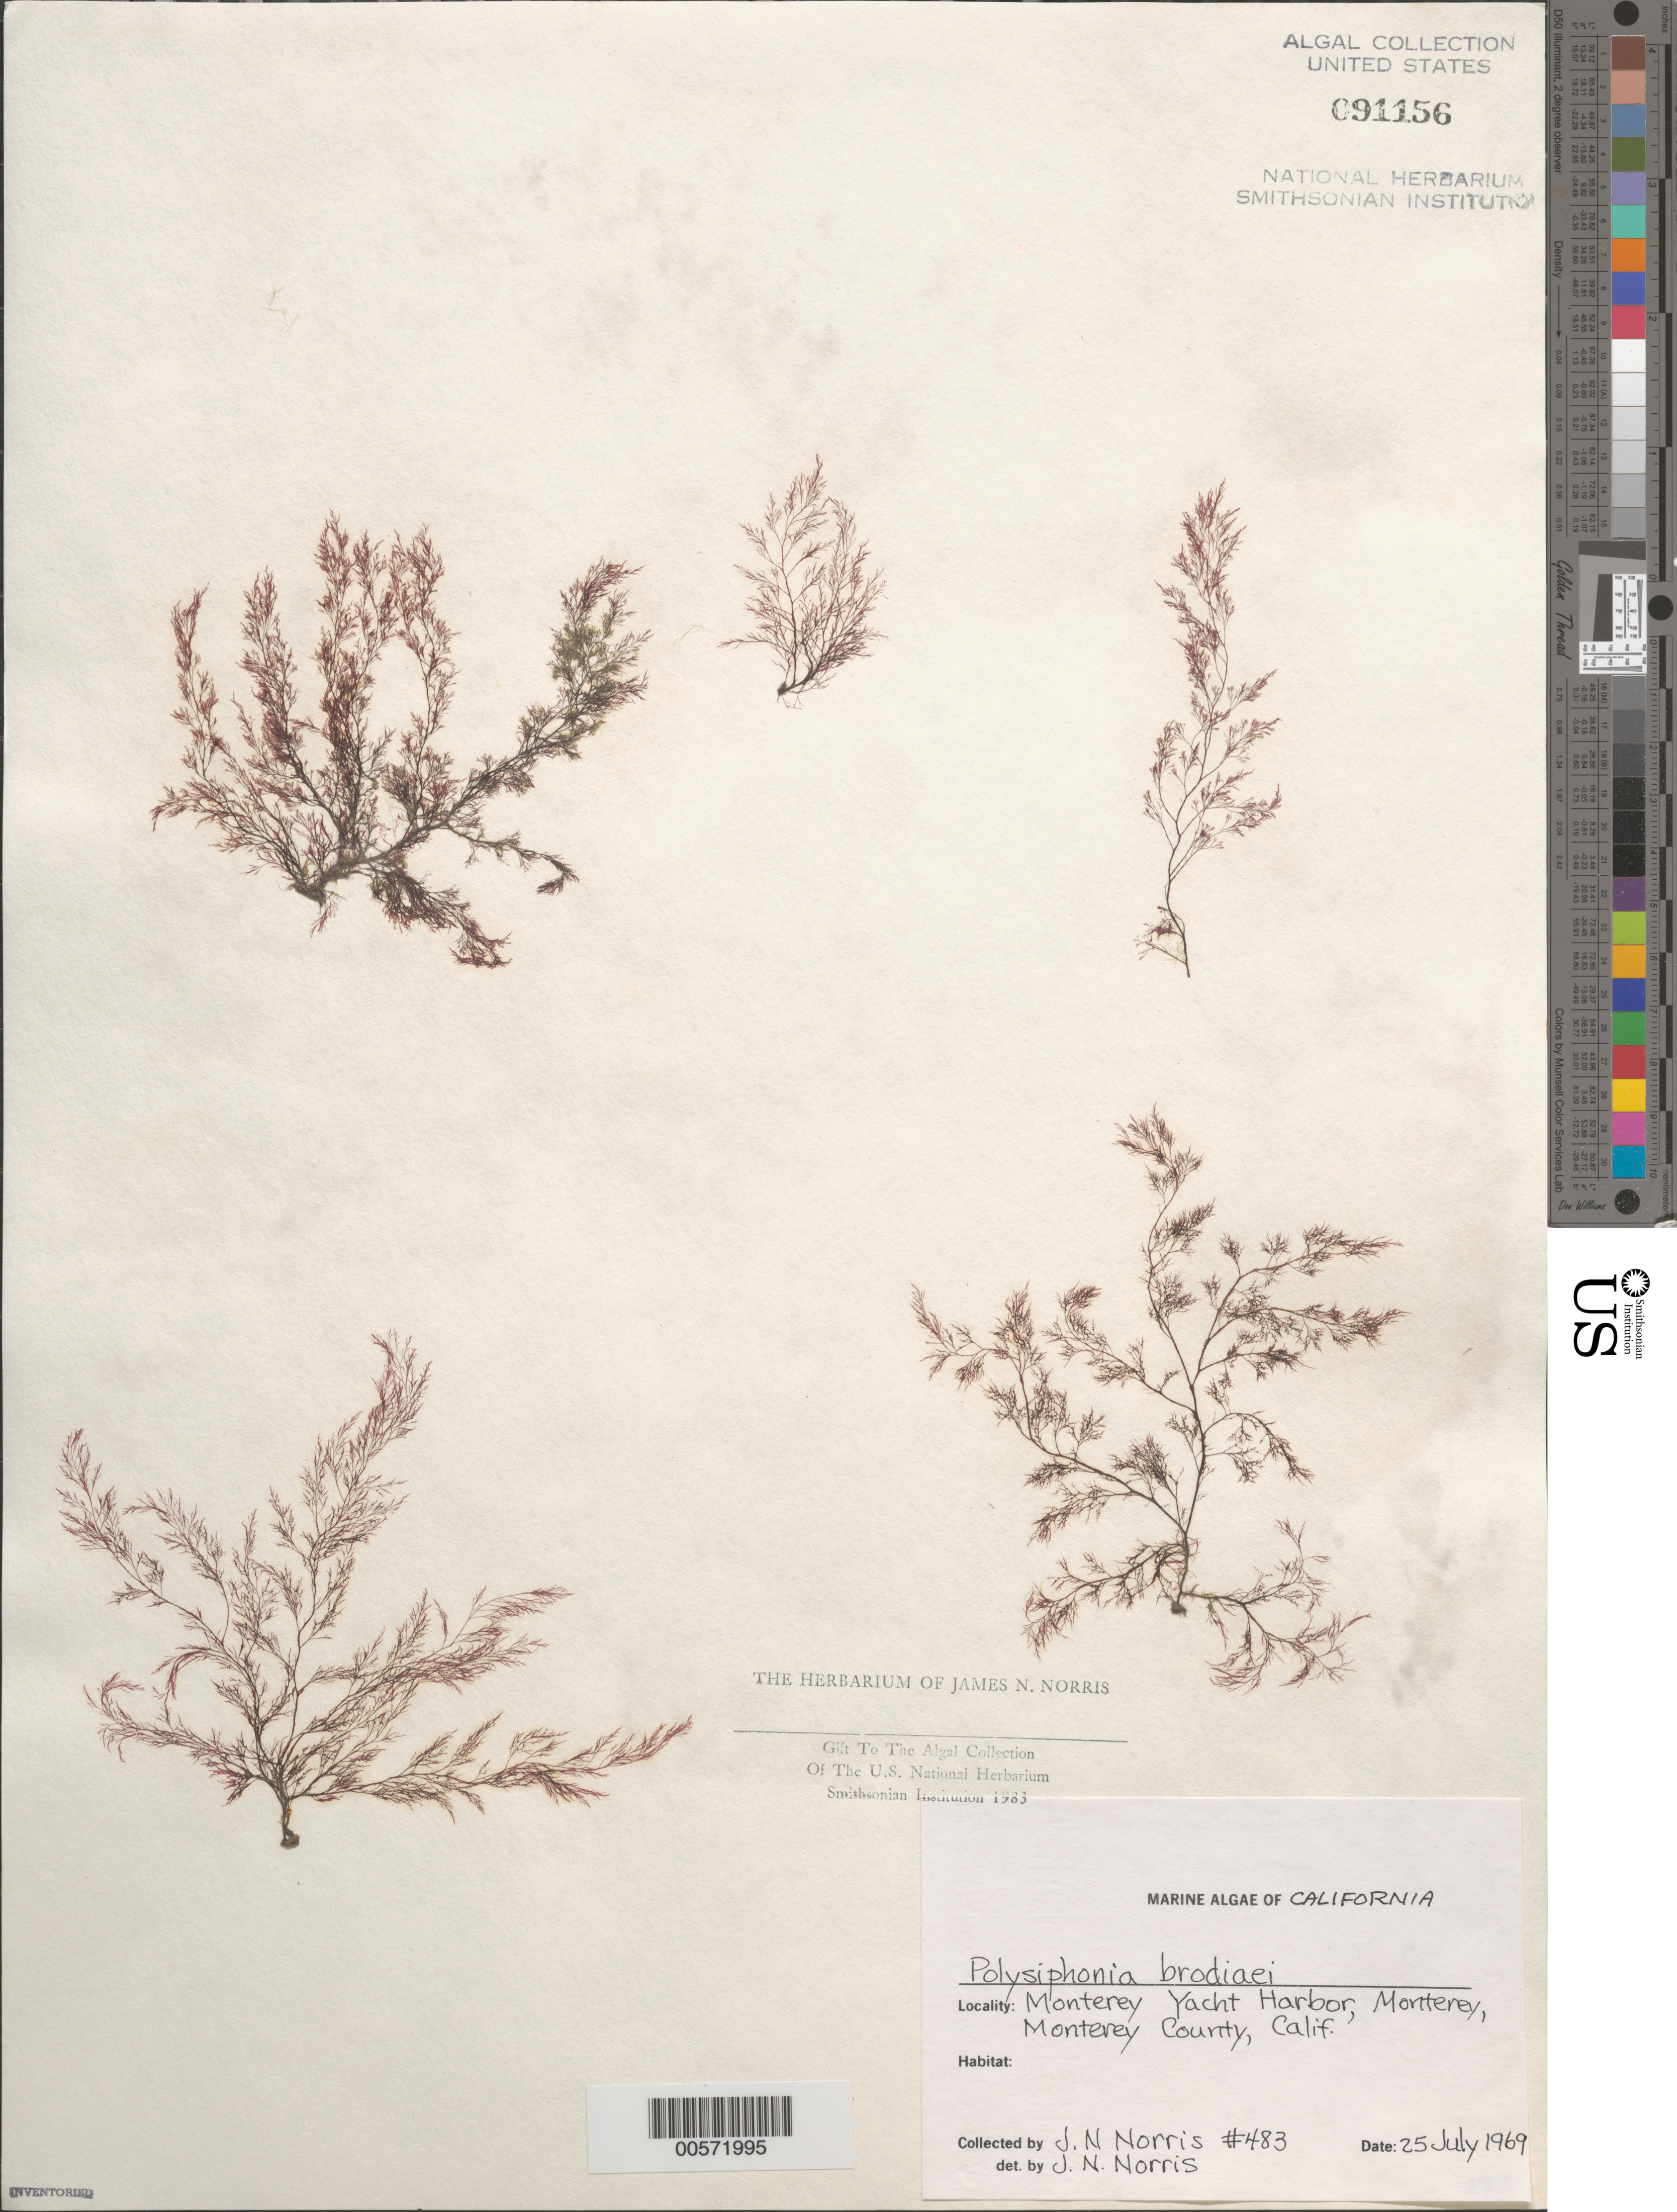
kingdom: Plantae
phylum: Rhodophyta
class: Florideophyceae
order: Ceramiales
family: Rhodomelaceae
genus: Polysiphonia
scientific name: Polysiphonia subulata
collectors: J. N. Norris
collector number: JN-483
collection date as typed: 25 Jul 1969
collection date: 1969-07-25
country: United States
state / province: California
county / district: Monterey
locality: Monterey Yacht Harbor, Monterey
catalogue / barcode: US 91156